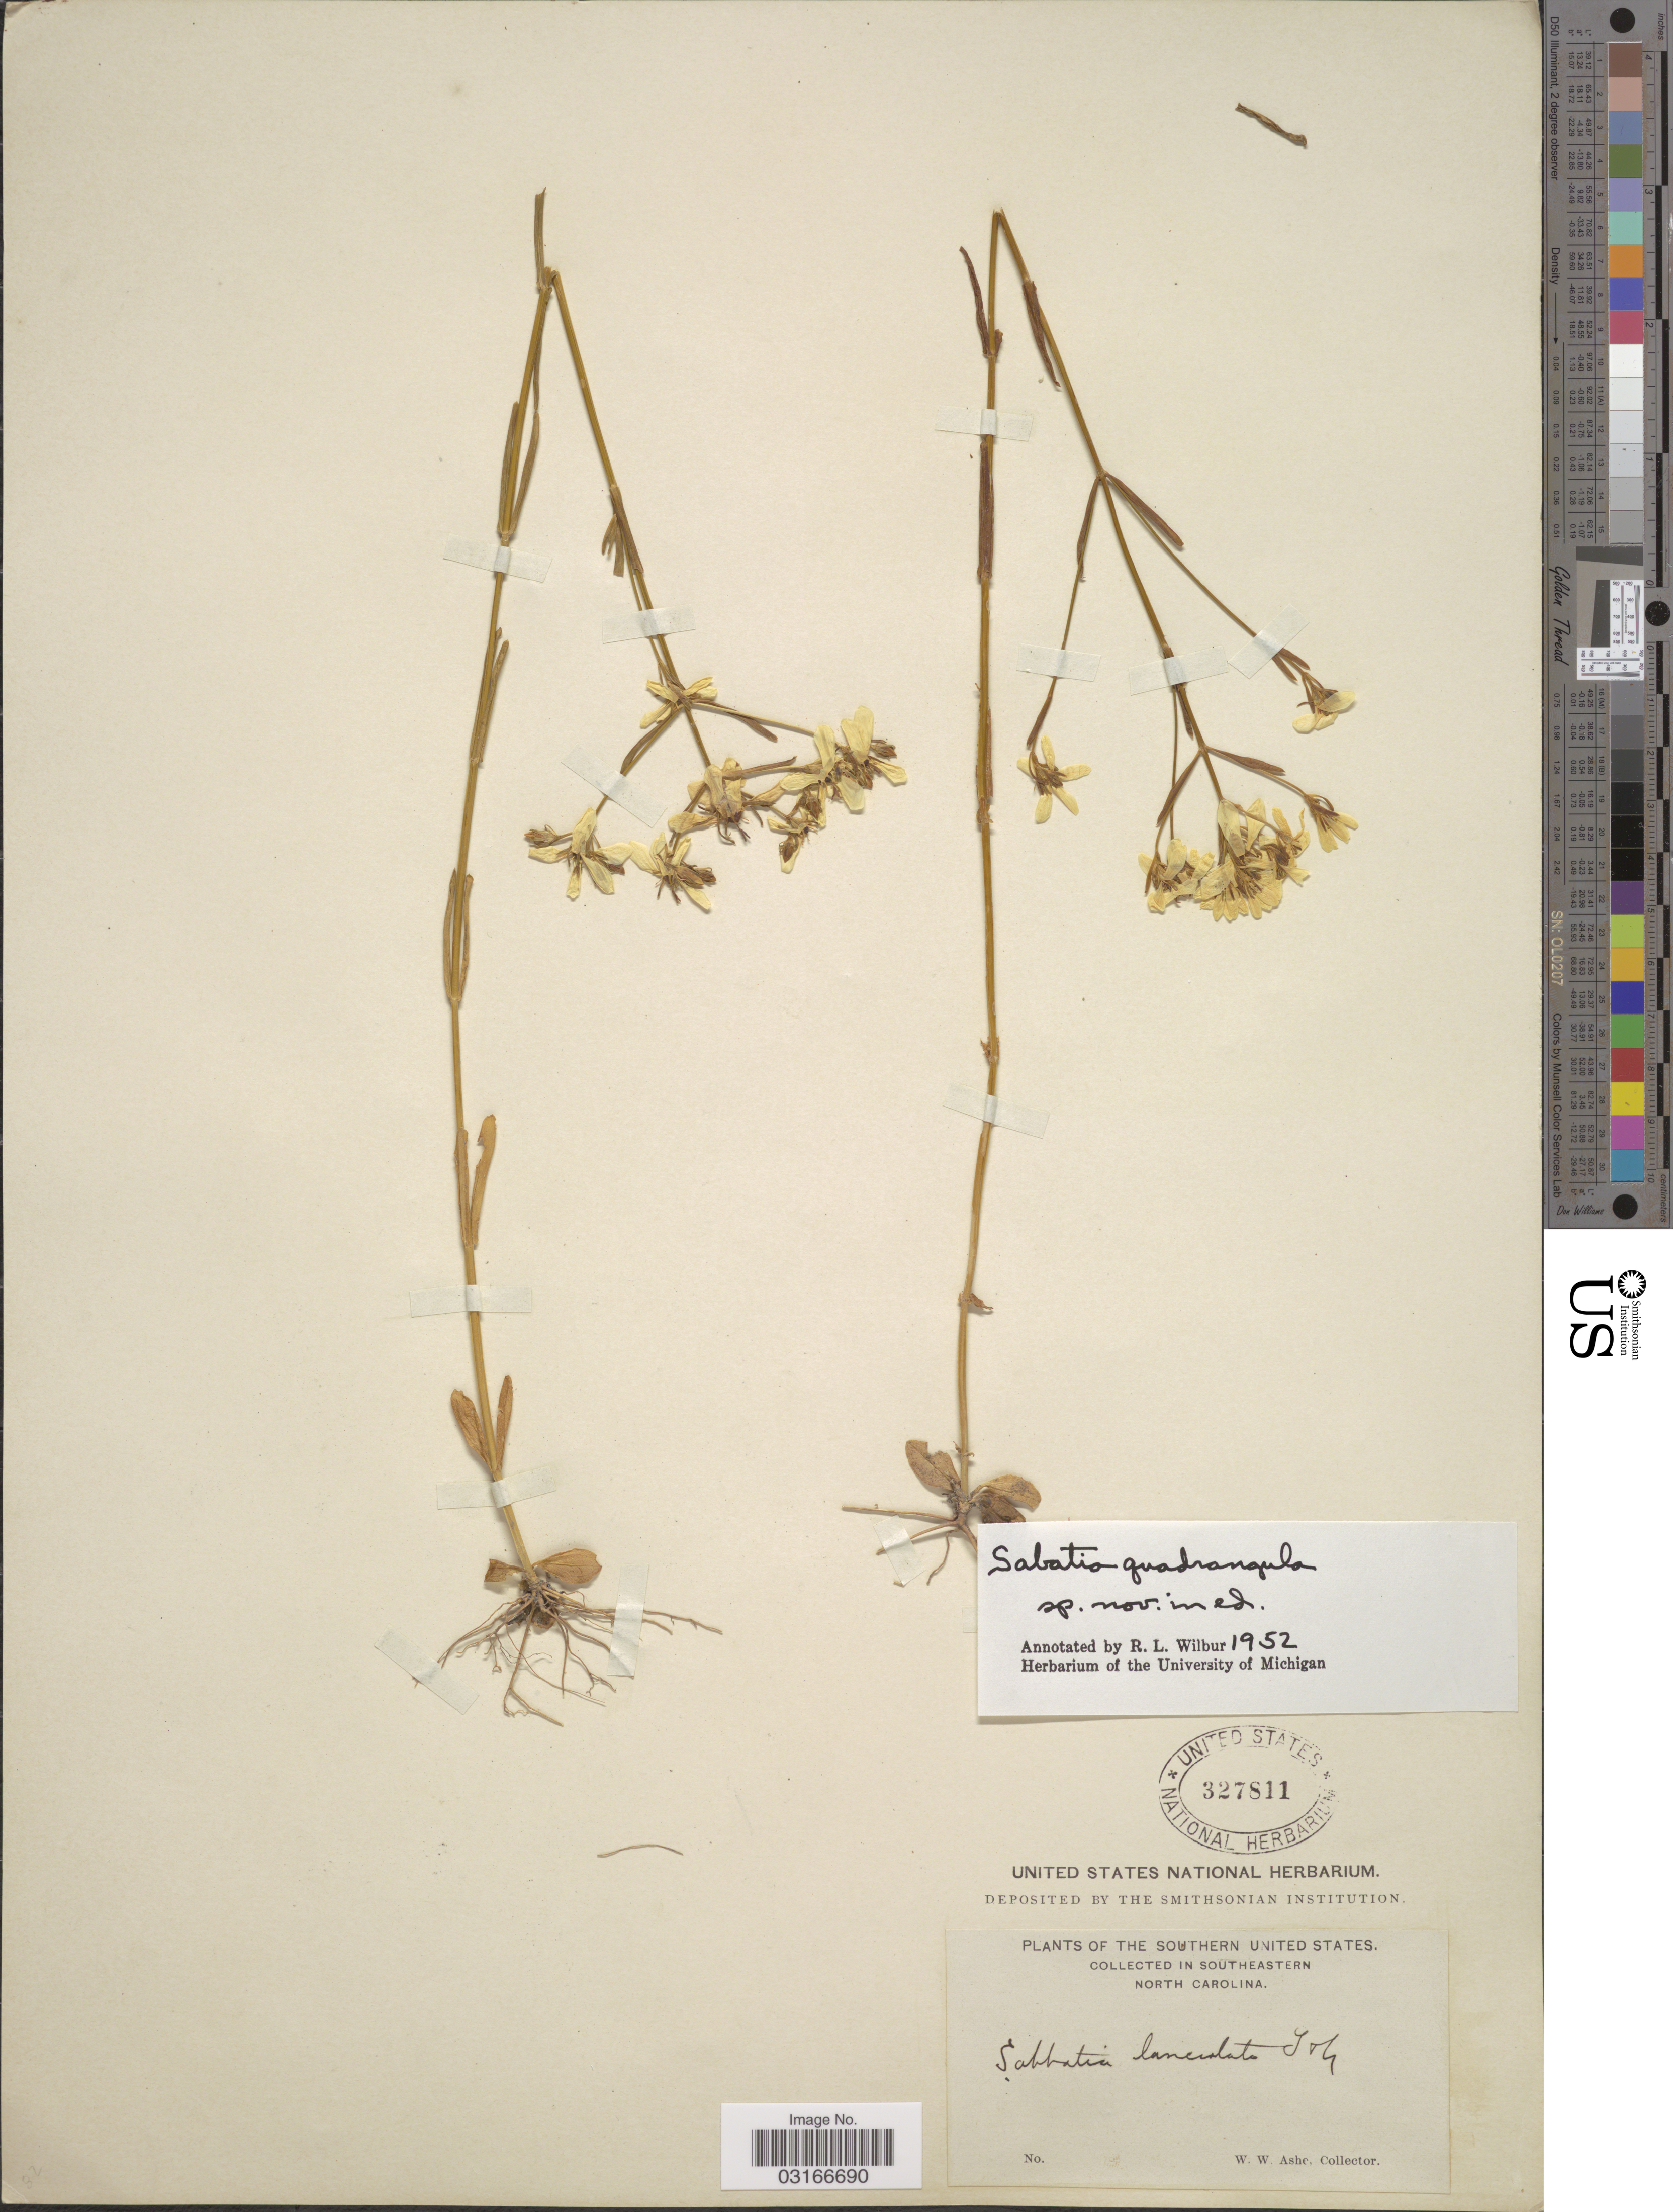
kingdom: Plantae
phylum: Tracheophyta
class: Magnoliopsida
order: Gentianales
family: Gentianaceae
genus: Sabatia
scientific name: Sabatia quadrangula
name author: Wilbur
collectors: W. W. Ashe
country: United States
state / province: North Carolina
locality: The Southern United States. In Southeastern North Carolina.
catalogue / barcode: US 327811